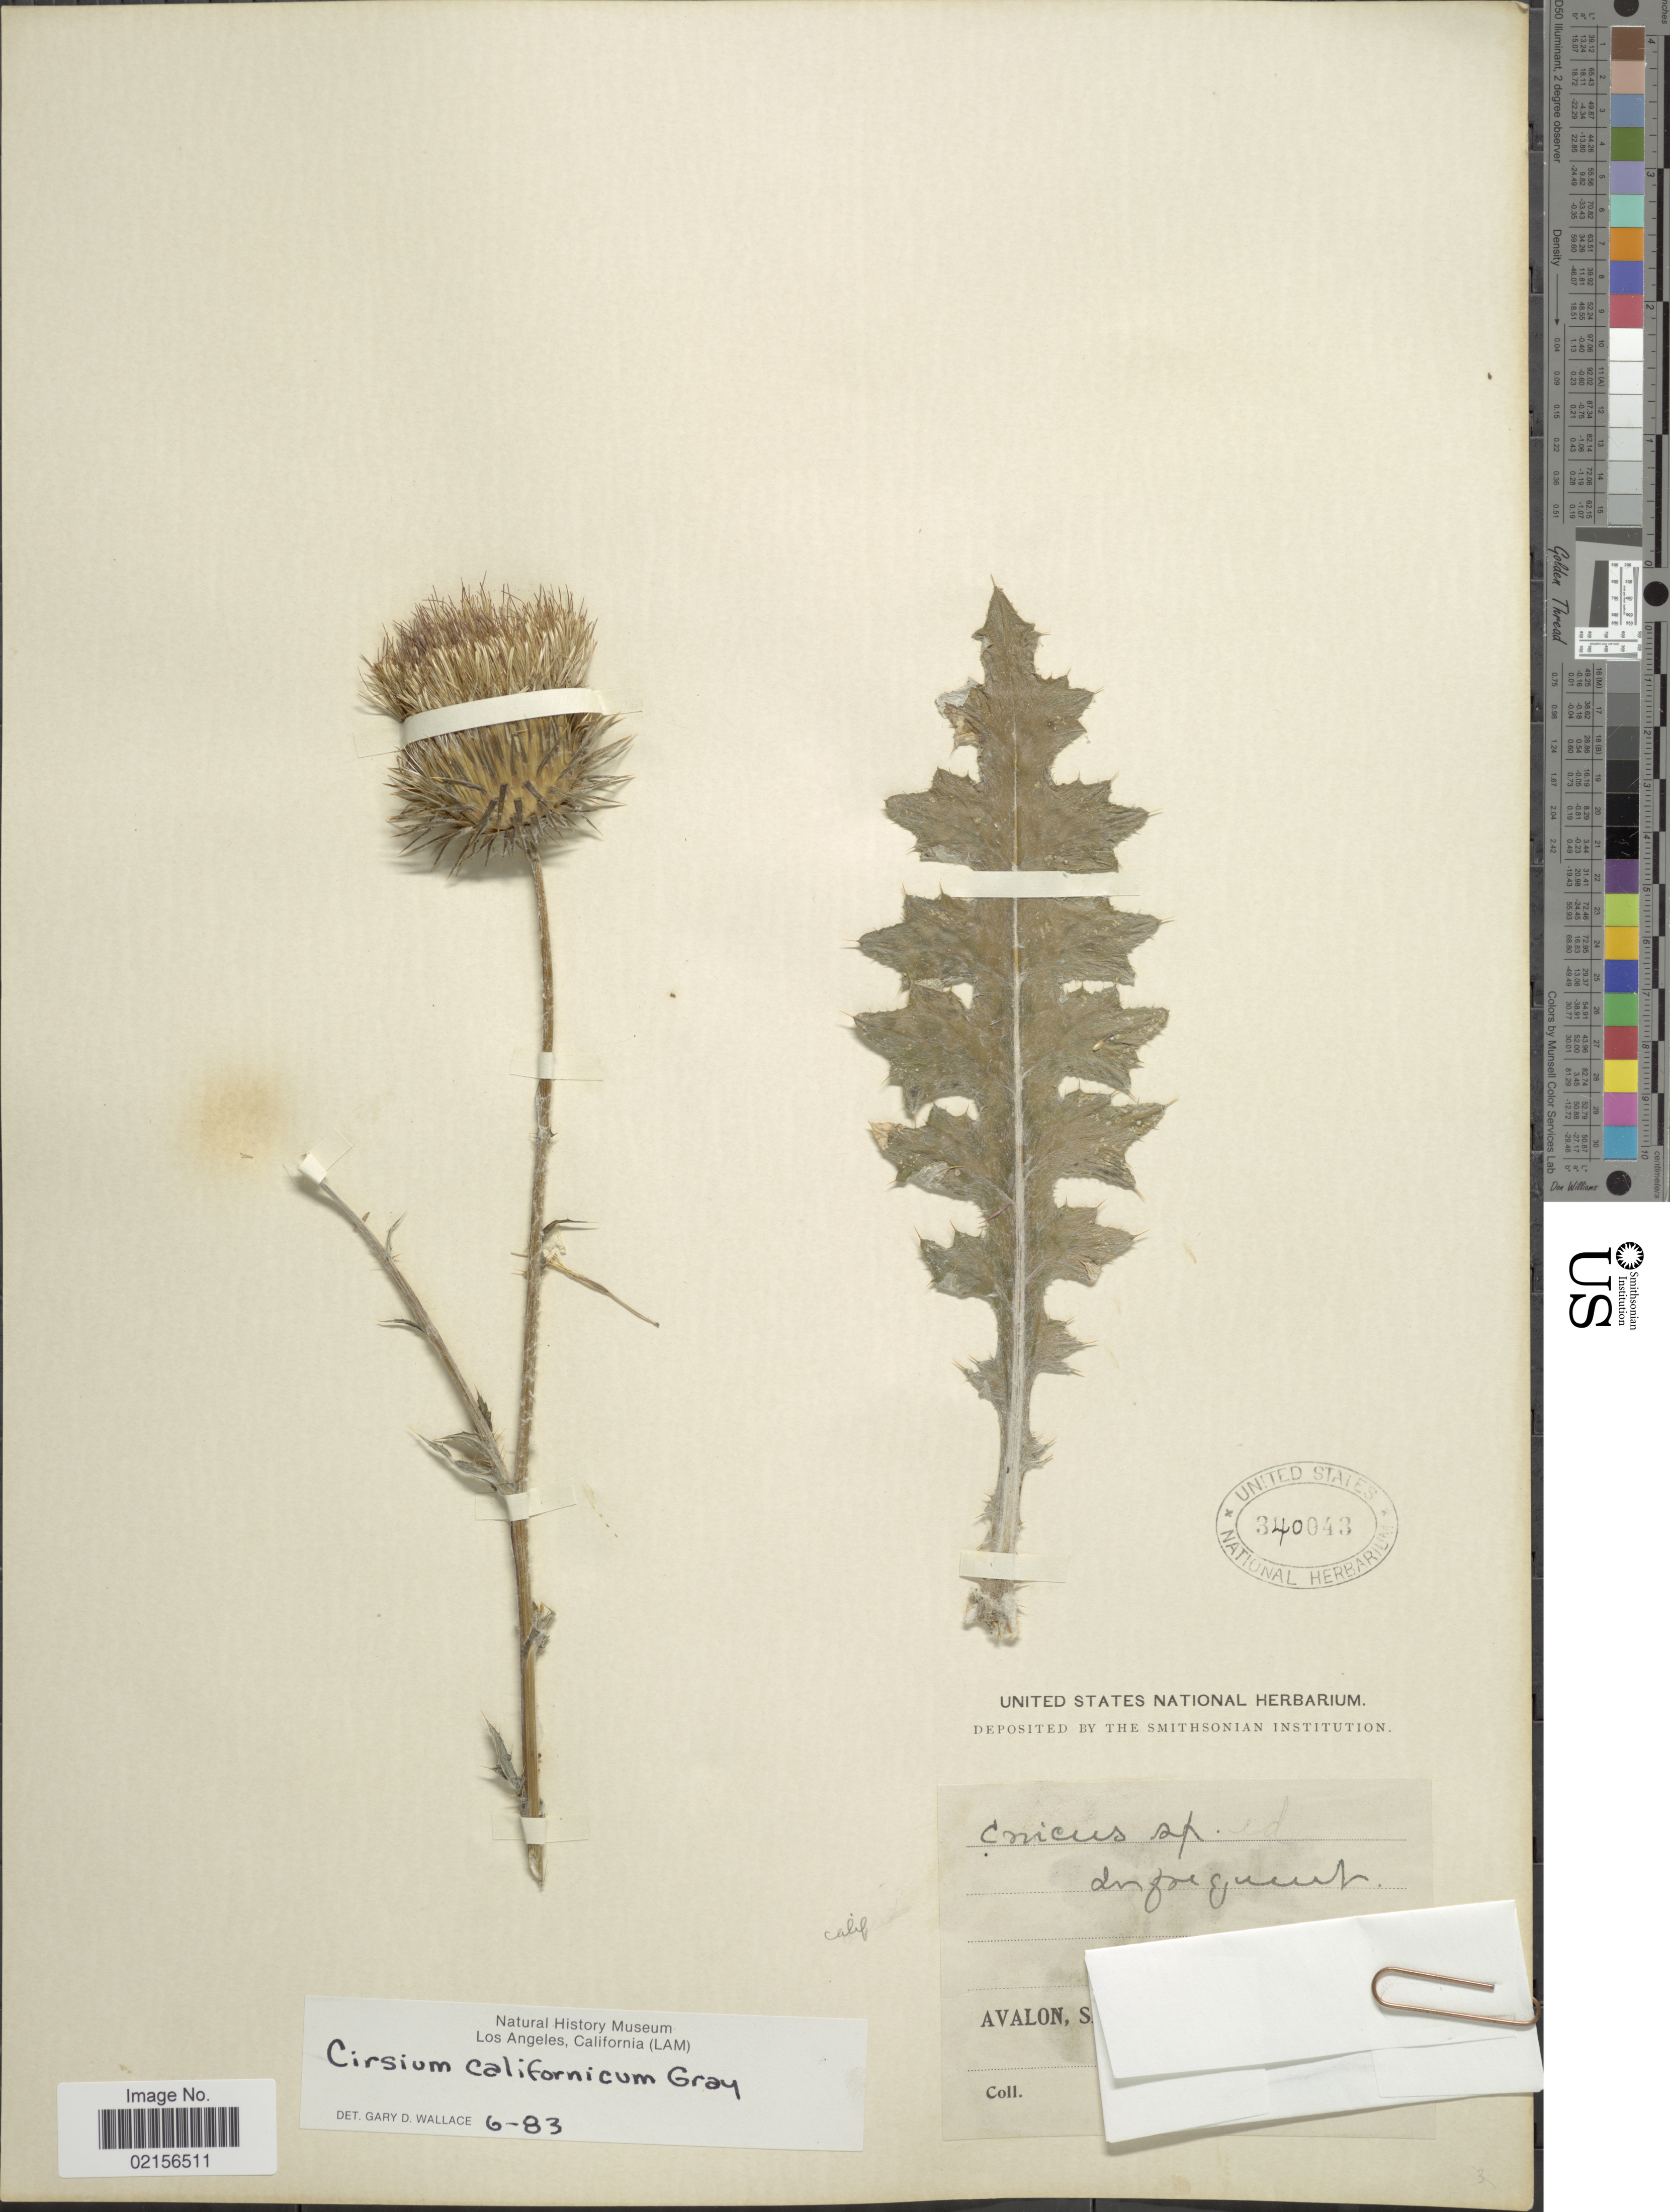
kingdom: Plantae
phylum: Tracheophyta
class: Magnoliopsida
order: Asterales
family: Asteraceae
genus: Cirsium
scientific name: Cirsium occidentale var. californicum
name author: (A. Gray) D.J. Keil & C.E. Turner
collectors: B. Trask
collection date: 1898-05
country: United States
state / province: California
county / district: Los Angeles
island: Santa Catalina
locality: Avalon, Santa Catalina Island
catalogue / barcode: US 340043